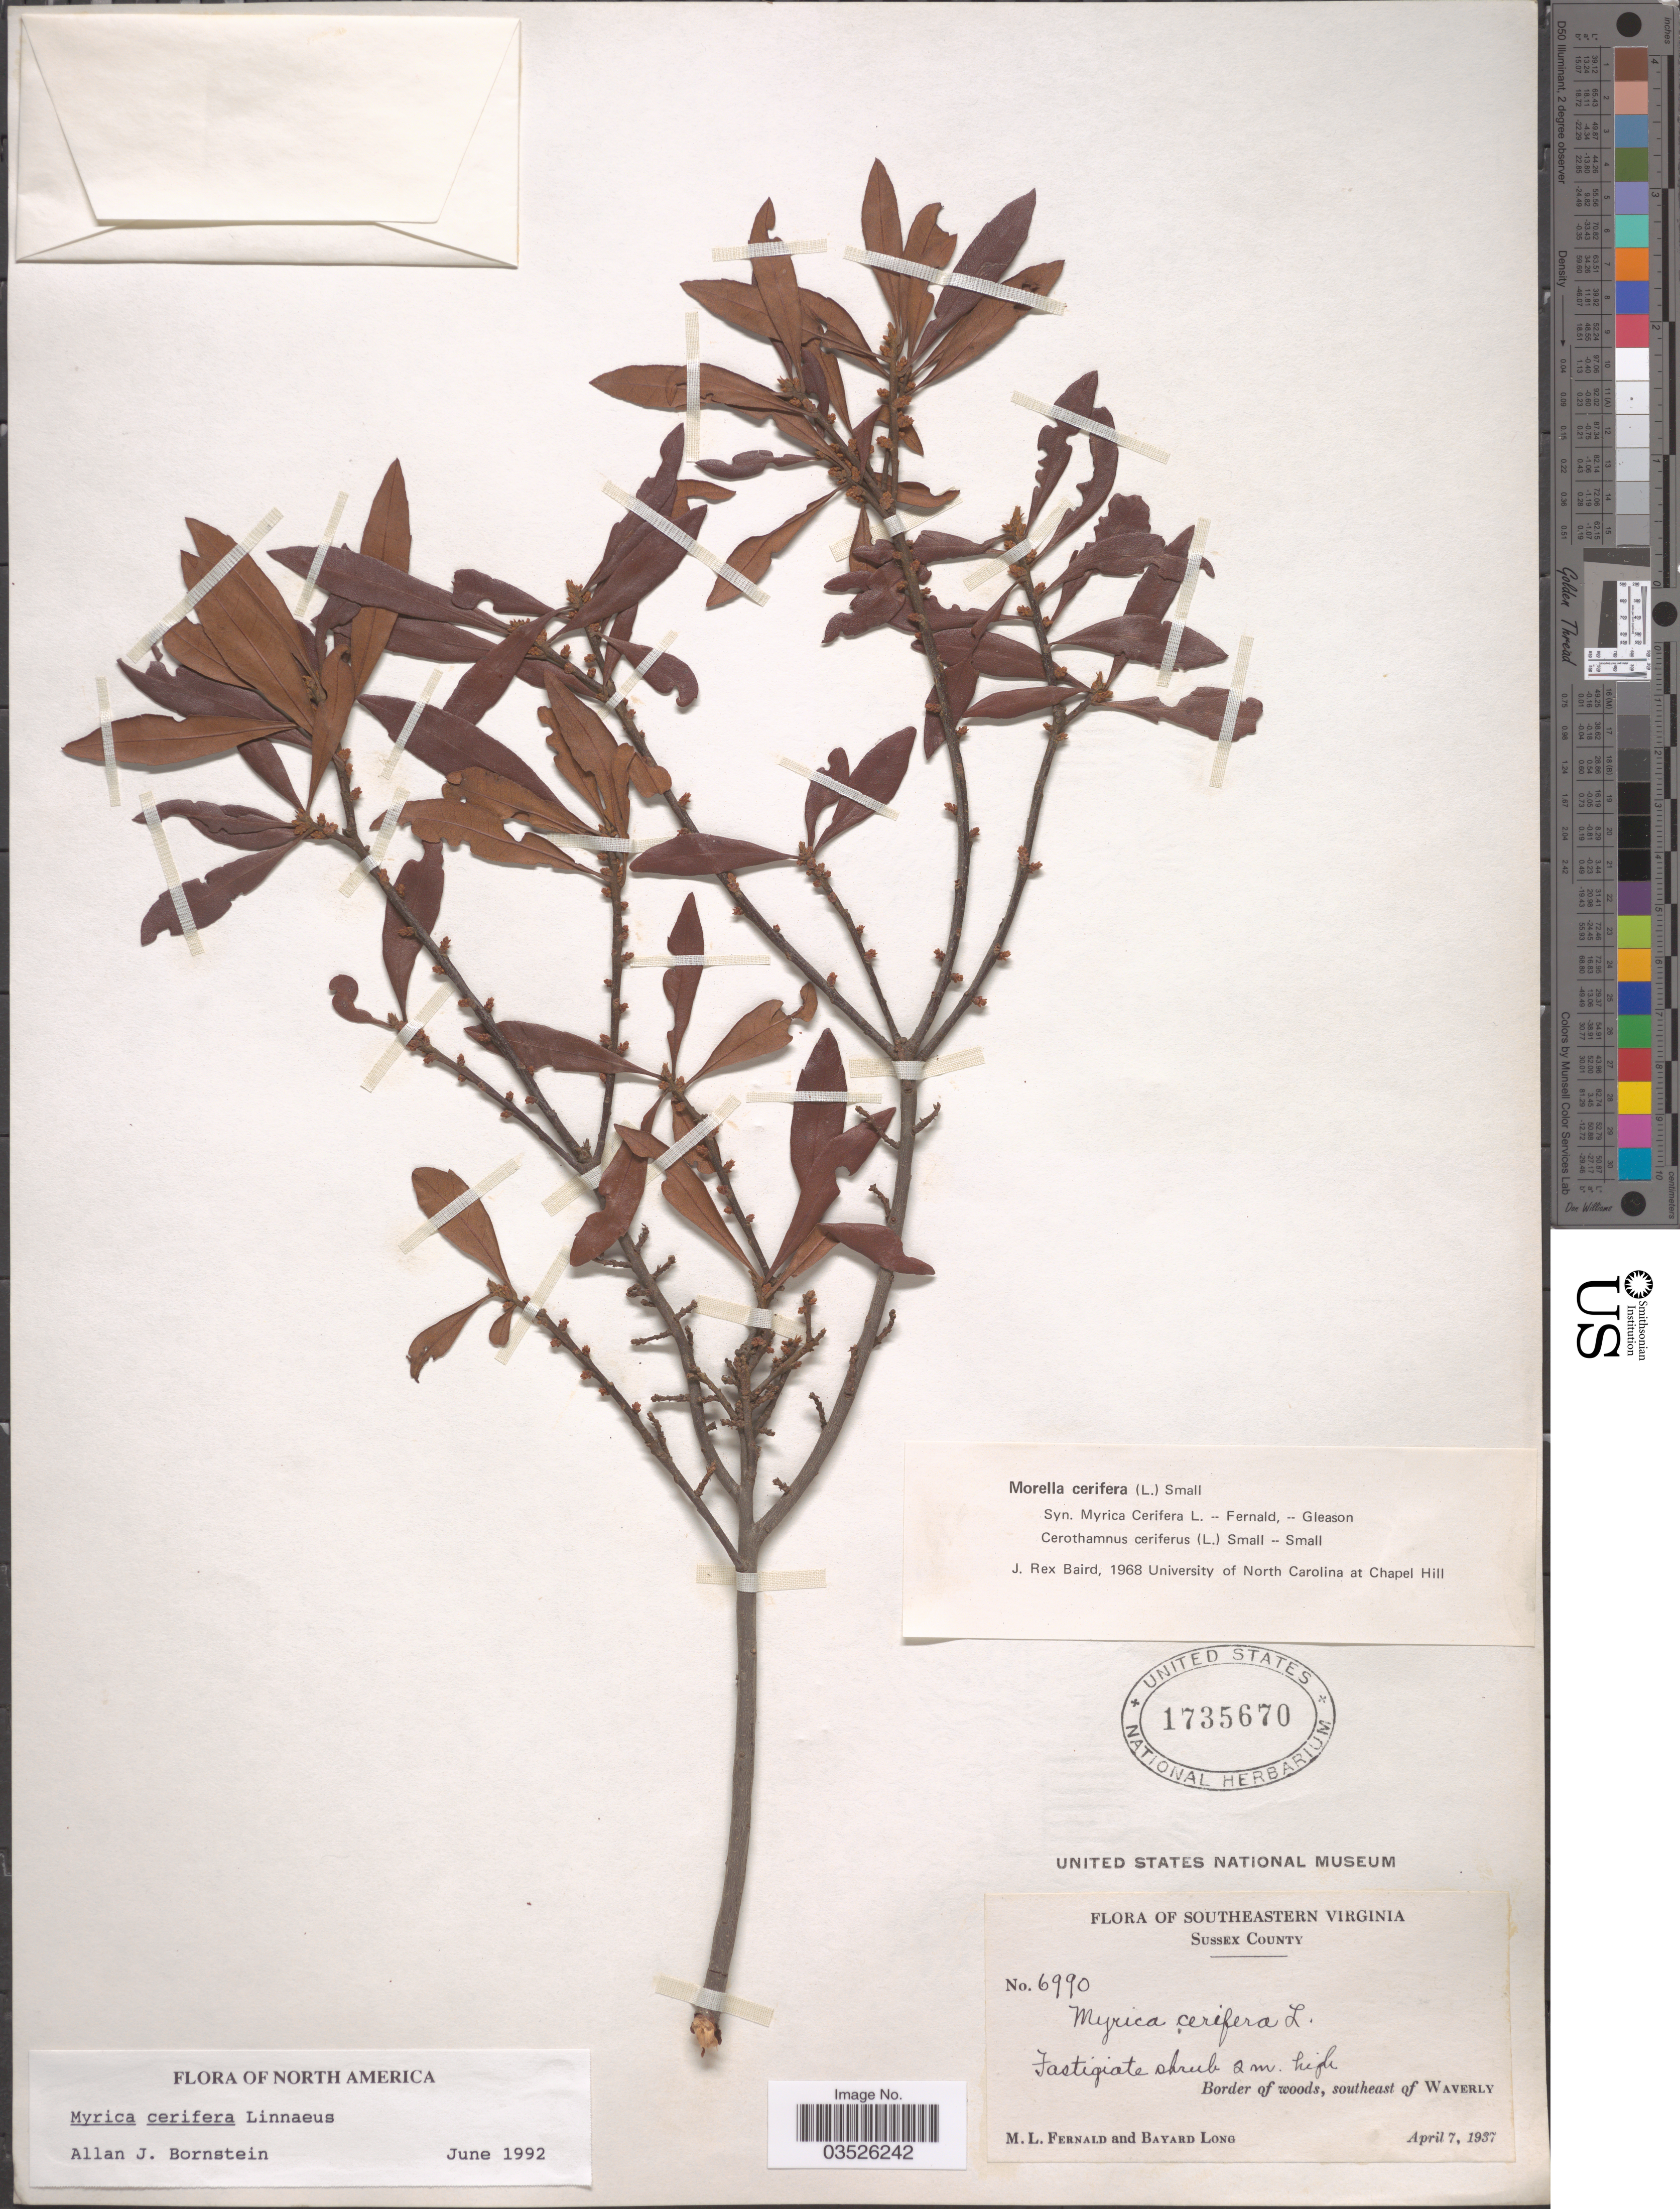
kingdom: Plantae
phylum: Tracheophyta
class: Magnoliopsida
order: Fagales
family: Myricaceae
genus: Morella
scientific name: Morella cerifera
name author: (L.) Small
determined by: Baird, James Rex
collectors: M. L. Fernald & B. Long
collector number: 6990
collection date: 1937-04-07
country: United States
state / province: Virginia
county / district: Sussex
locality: Southeastern Virginia. Sussex County. Border of woods, southeast of Waverly.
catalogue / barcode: US 1735670